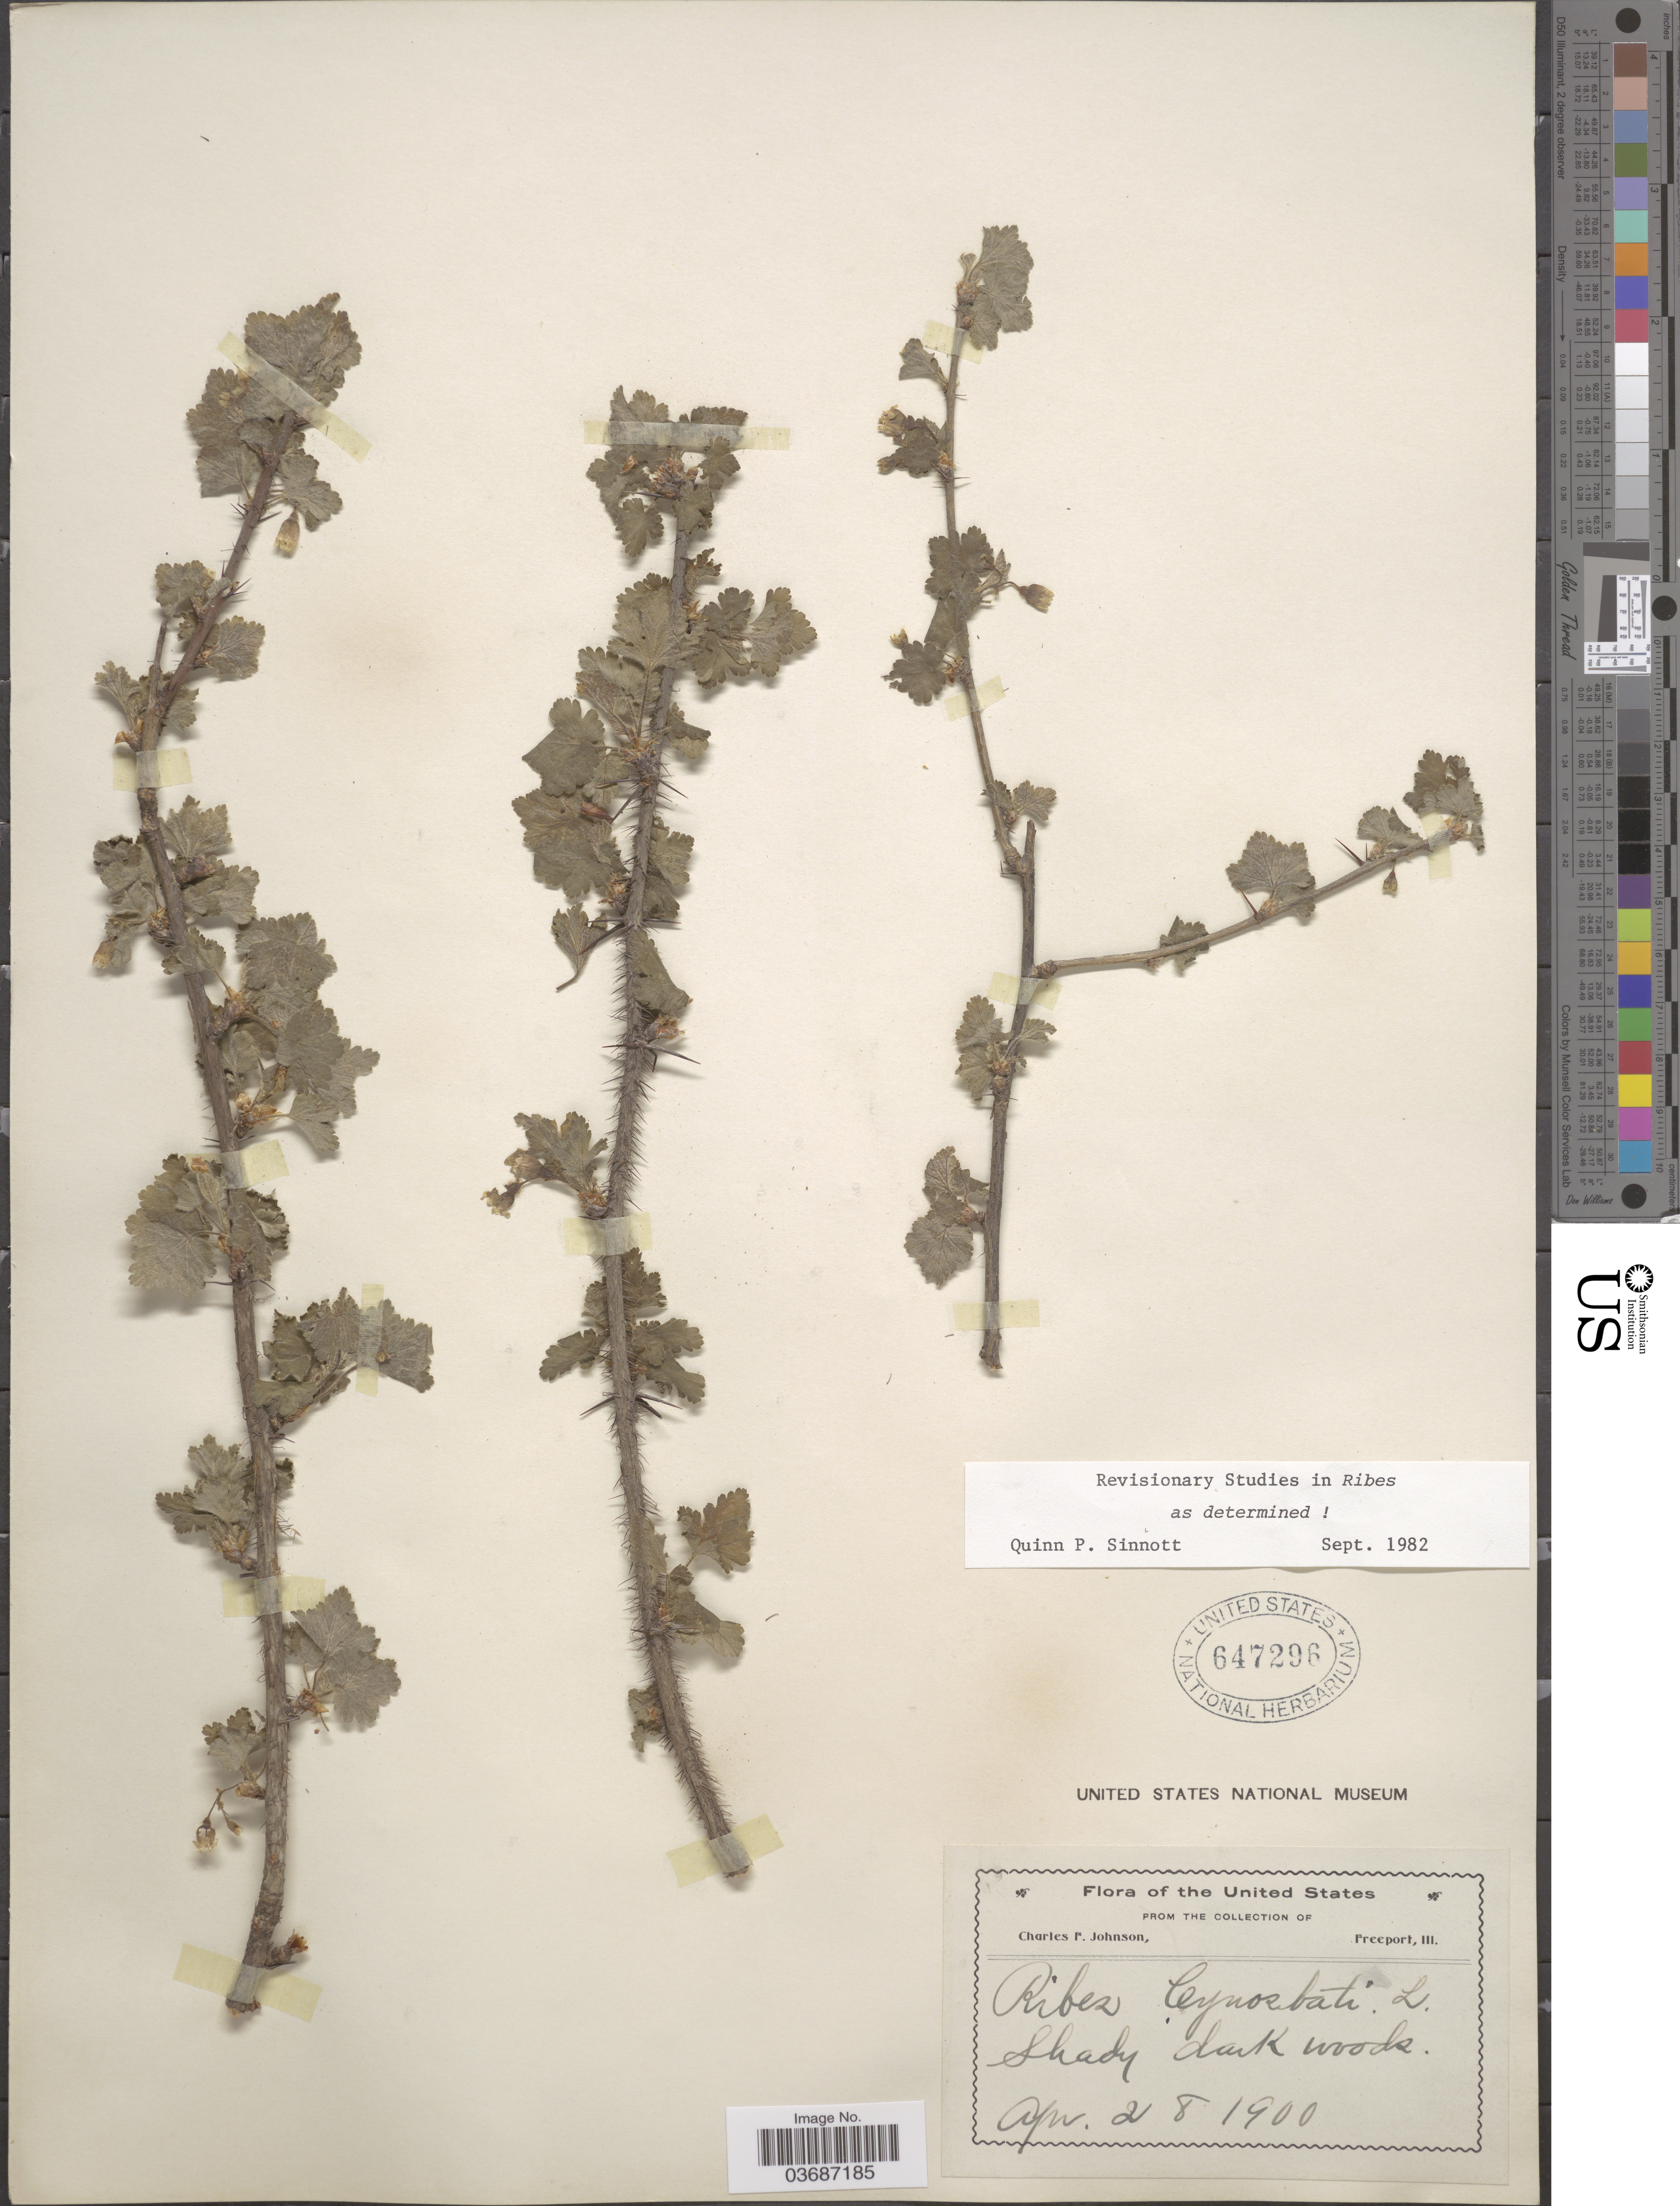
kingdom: Plantae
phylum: Tracheophyta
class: Magnoliopsida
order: Saxifragales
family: Grossulariaceae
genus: Ribes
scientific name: Ribes cynosbati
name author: L.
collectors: C. F. Johnson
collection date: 1900-04-28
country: United States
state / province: Illinois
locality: Shady dark woods.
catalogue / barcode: US 647296